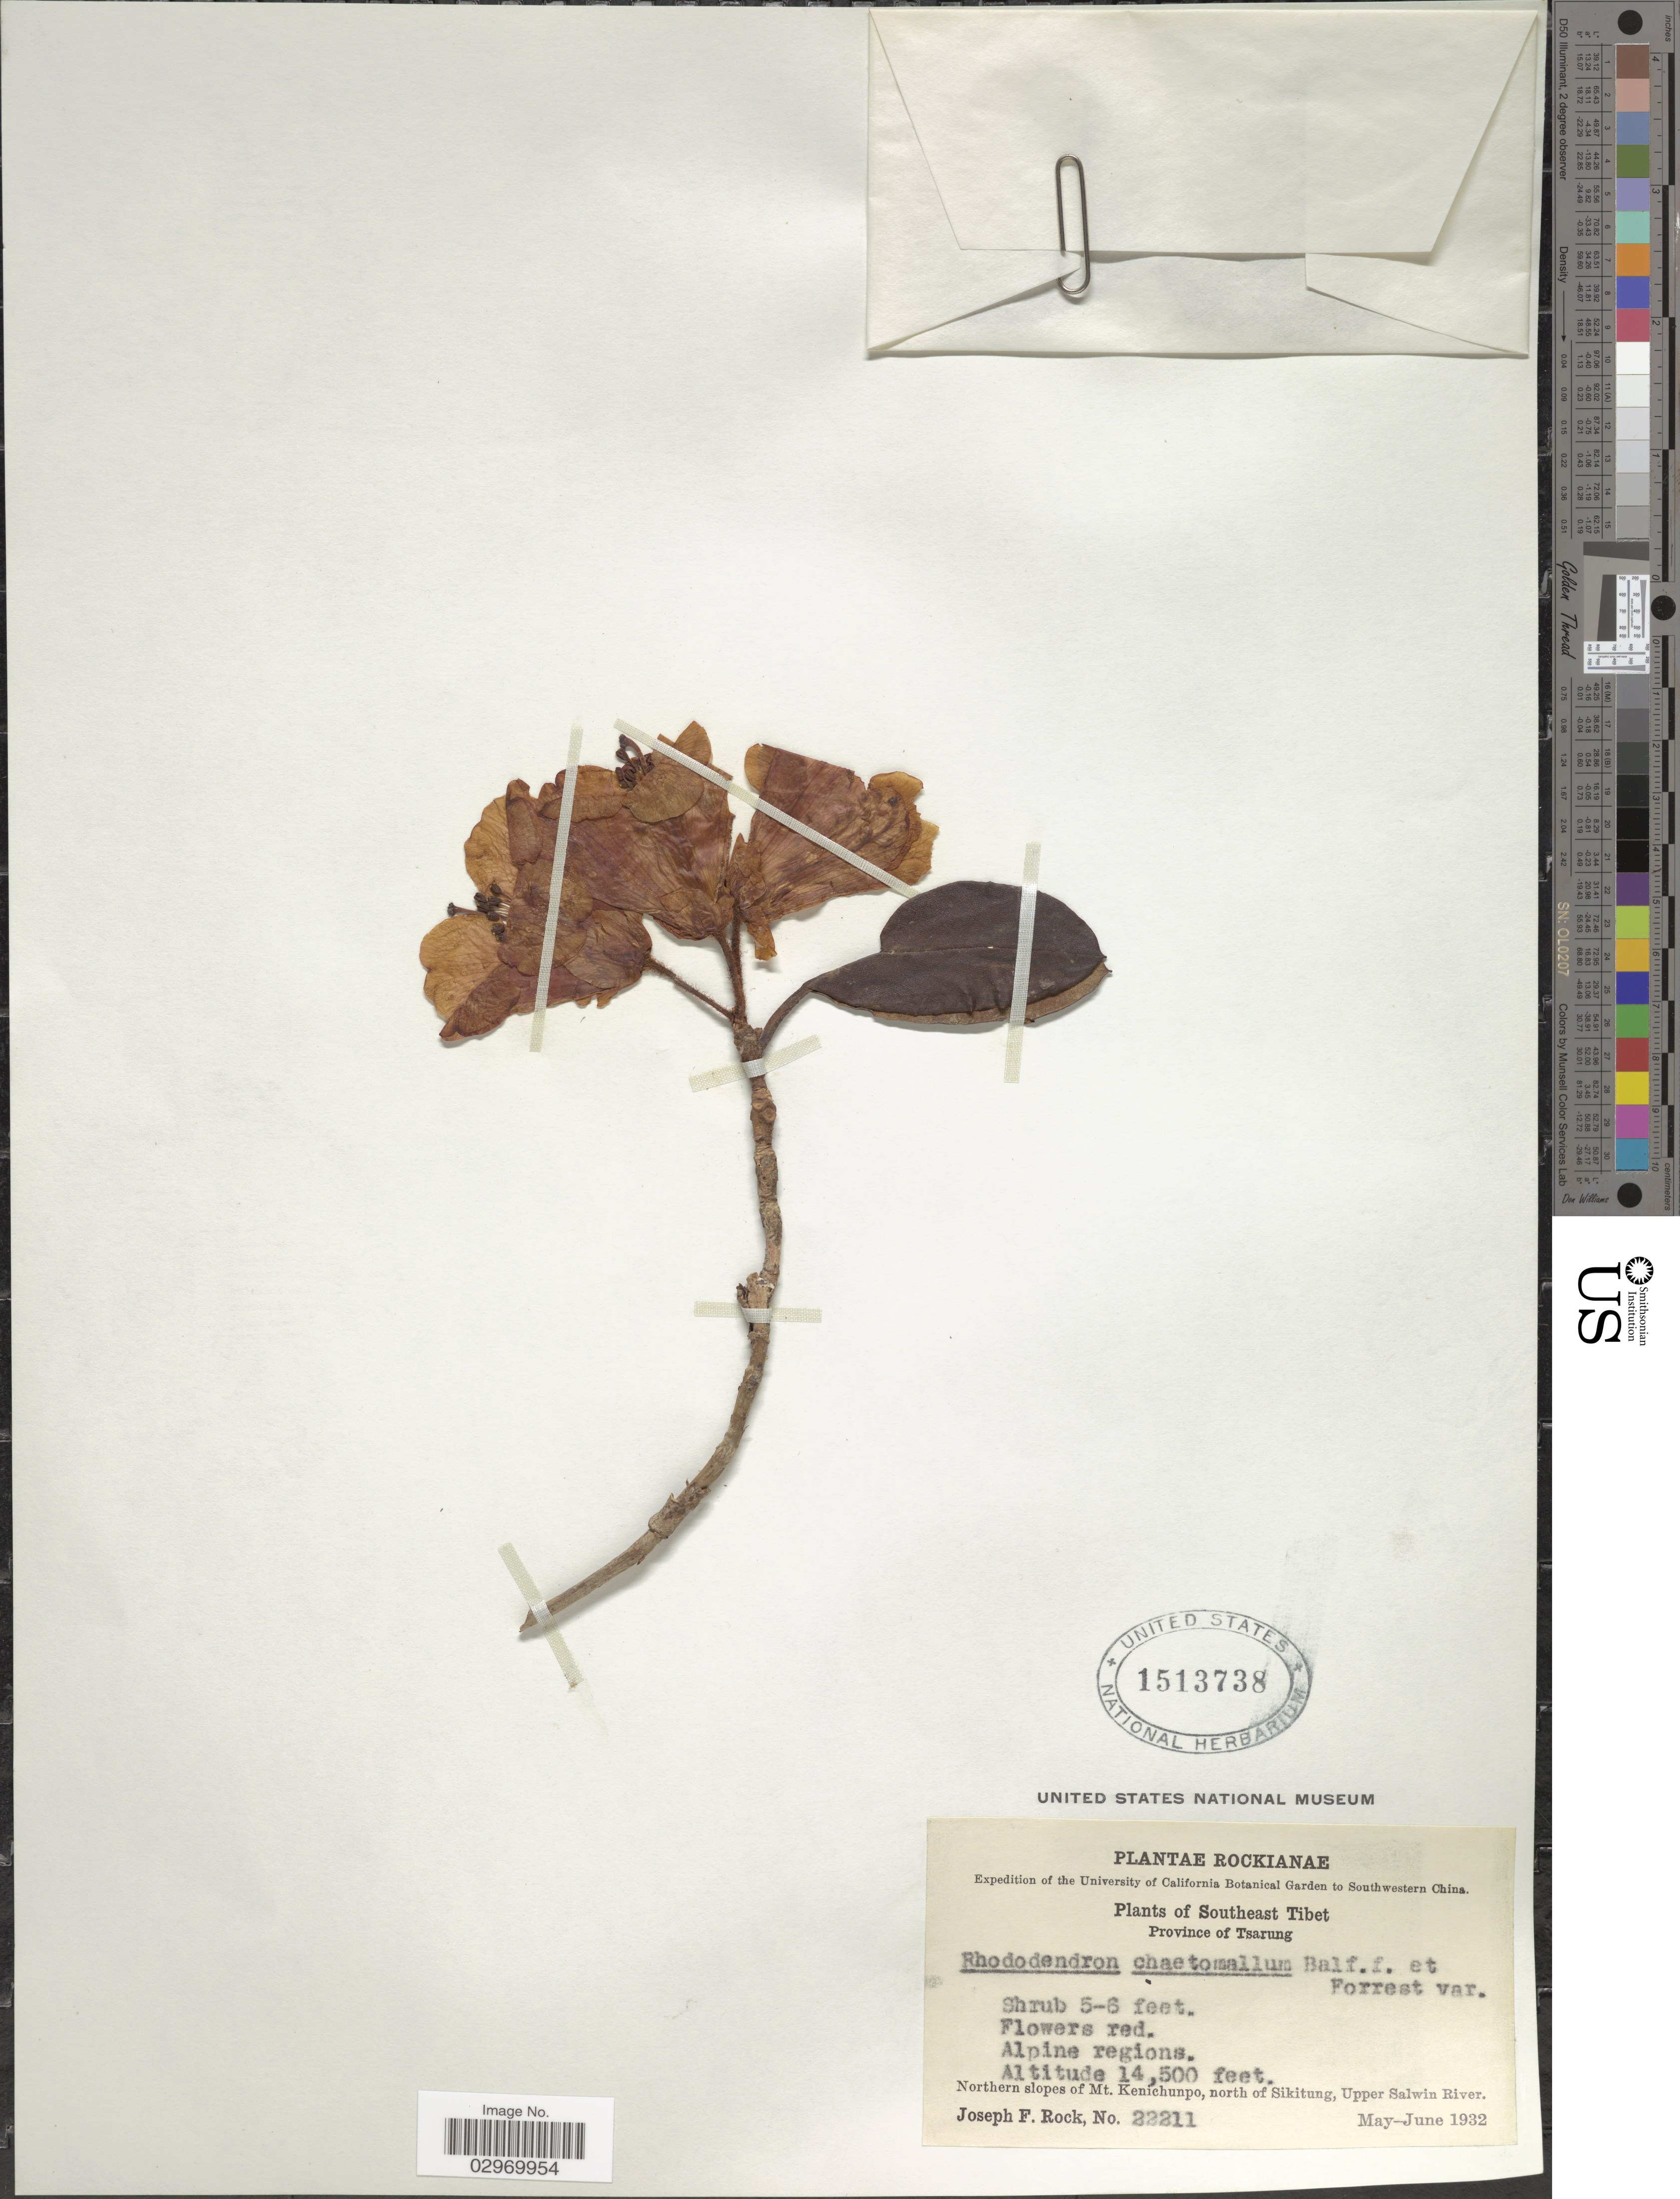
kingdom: Plantae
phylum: Tracheophyta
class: Magnoliopsida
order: Ericales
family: Ericaceae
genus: Rhododendron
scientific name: Rhododendron chaetomallum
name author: Balf. f. & Forrest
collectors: J. F. Rock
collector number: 22211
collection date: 1932-05/1932-06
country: China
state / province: Xizang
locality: Southwestern China. Southeast Tibet, Province of Tsarung, Northern slopes of Mt. Kenichunpo, north of Sikitung, Upper Salwin River.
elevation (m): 4420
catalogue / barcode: US 1513738